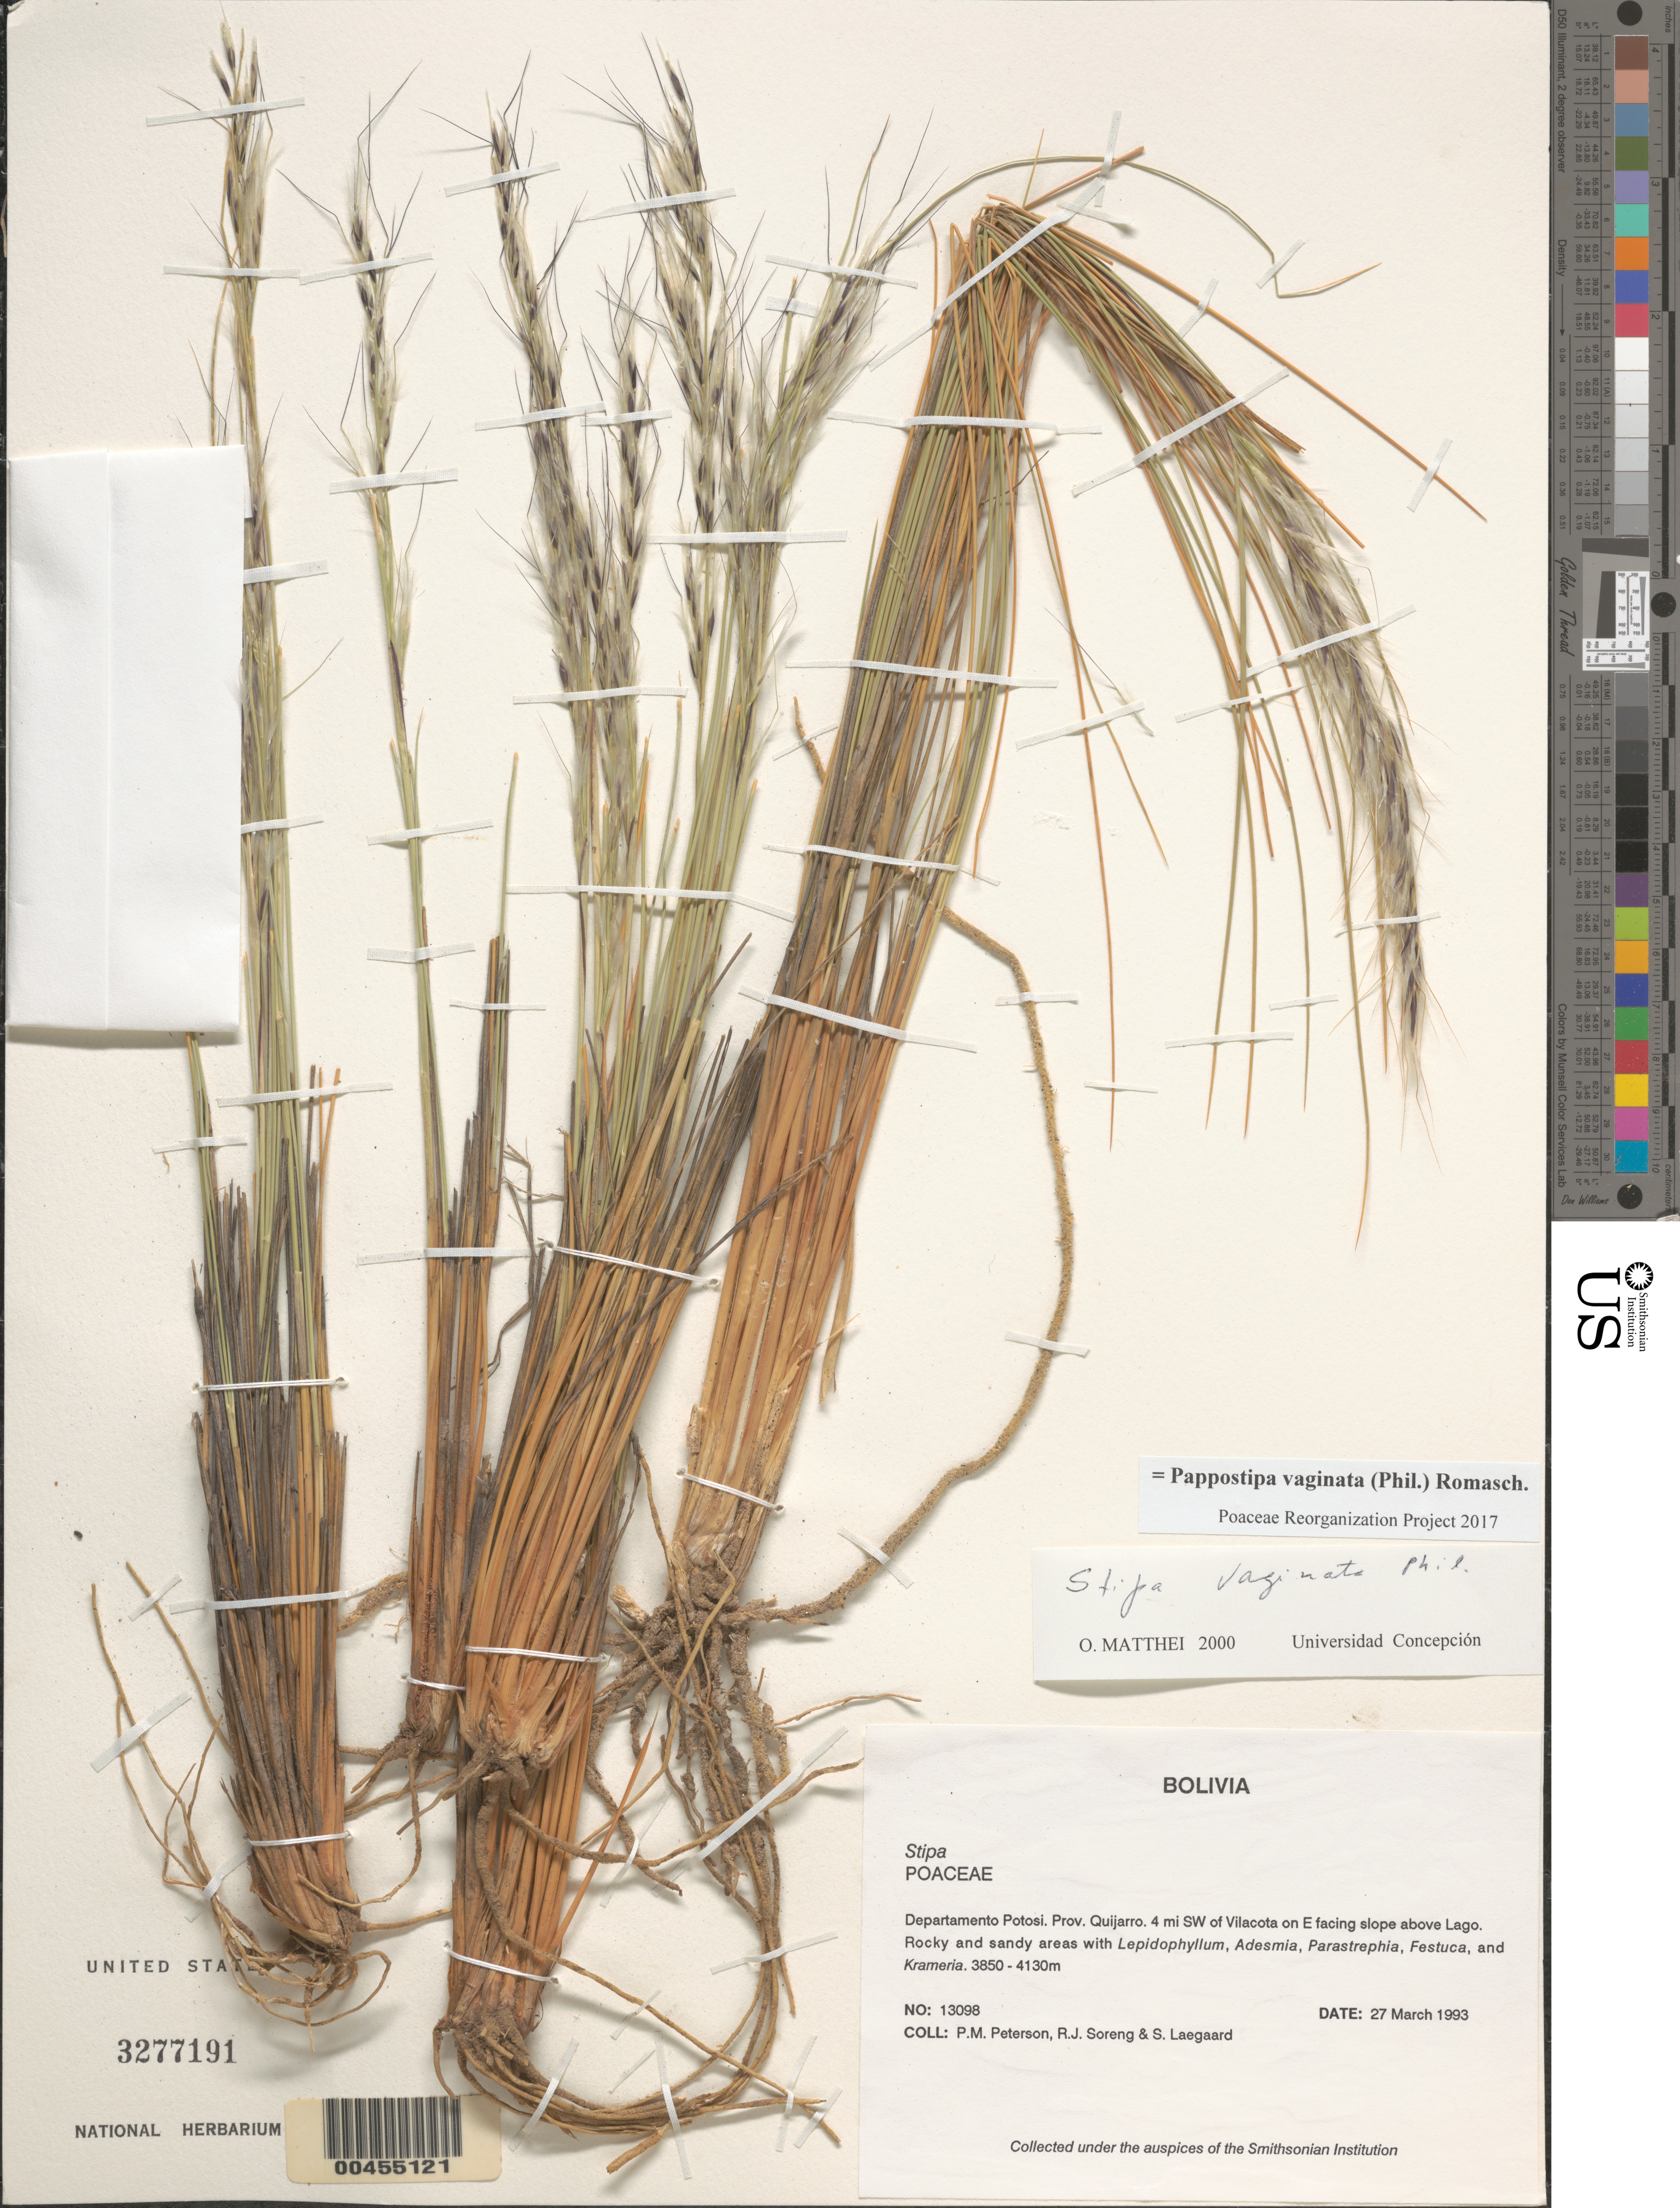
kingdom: Plantae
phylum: Tracheophyta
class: Liliopsida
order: Poales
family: Poaceae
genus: Pappostipa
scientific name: Pappostipa vaginata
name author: (Phil.) Romasch.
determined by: Poaceae Reorganization Project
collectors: P. M. Peterson, R. J. Soreng & S. Lægaard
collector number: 13098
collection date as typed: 27 Mar 1993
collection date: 1993-03-27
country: Bolivia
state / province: Potosí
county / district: Quijarro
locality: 4 mi SW of Villa Alota on E facing slope above lago.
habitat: Rocky and sandy areas with Lepidophyllum, Adesmia, Parastrephia, Festuca, and Krameria.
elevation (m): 3850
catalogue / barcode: US 3277191